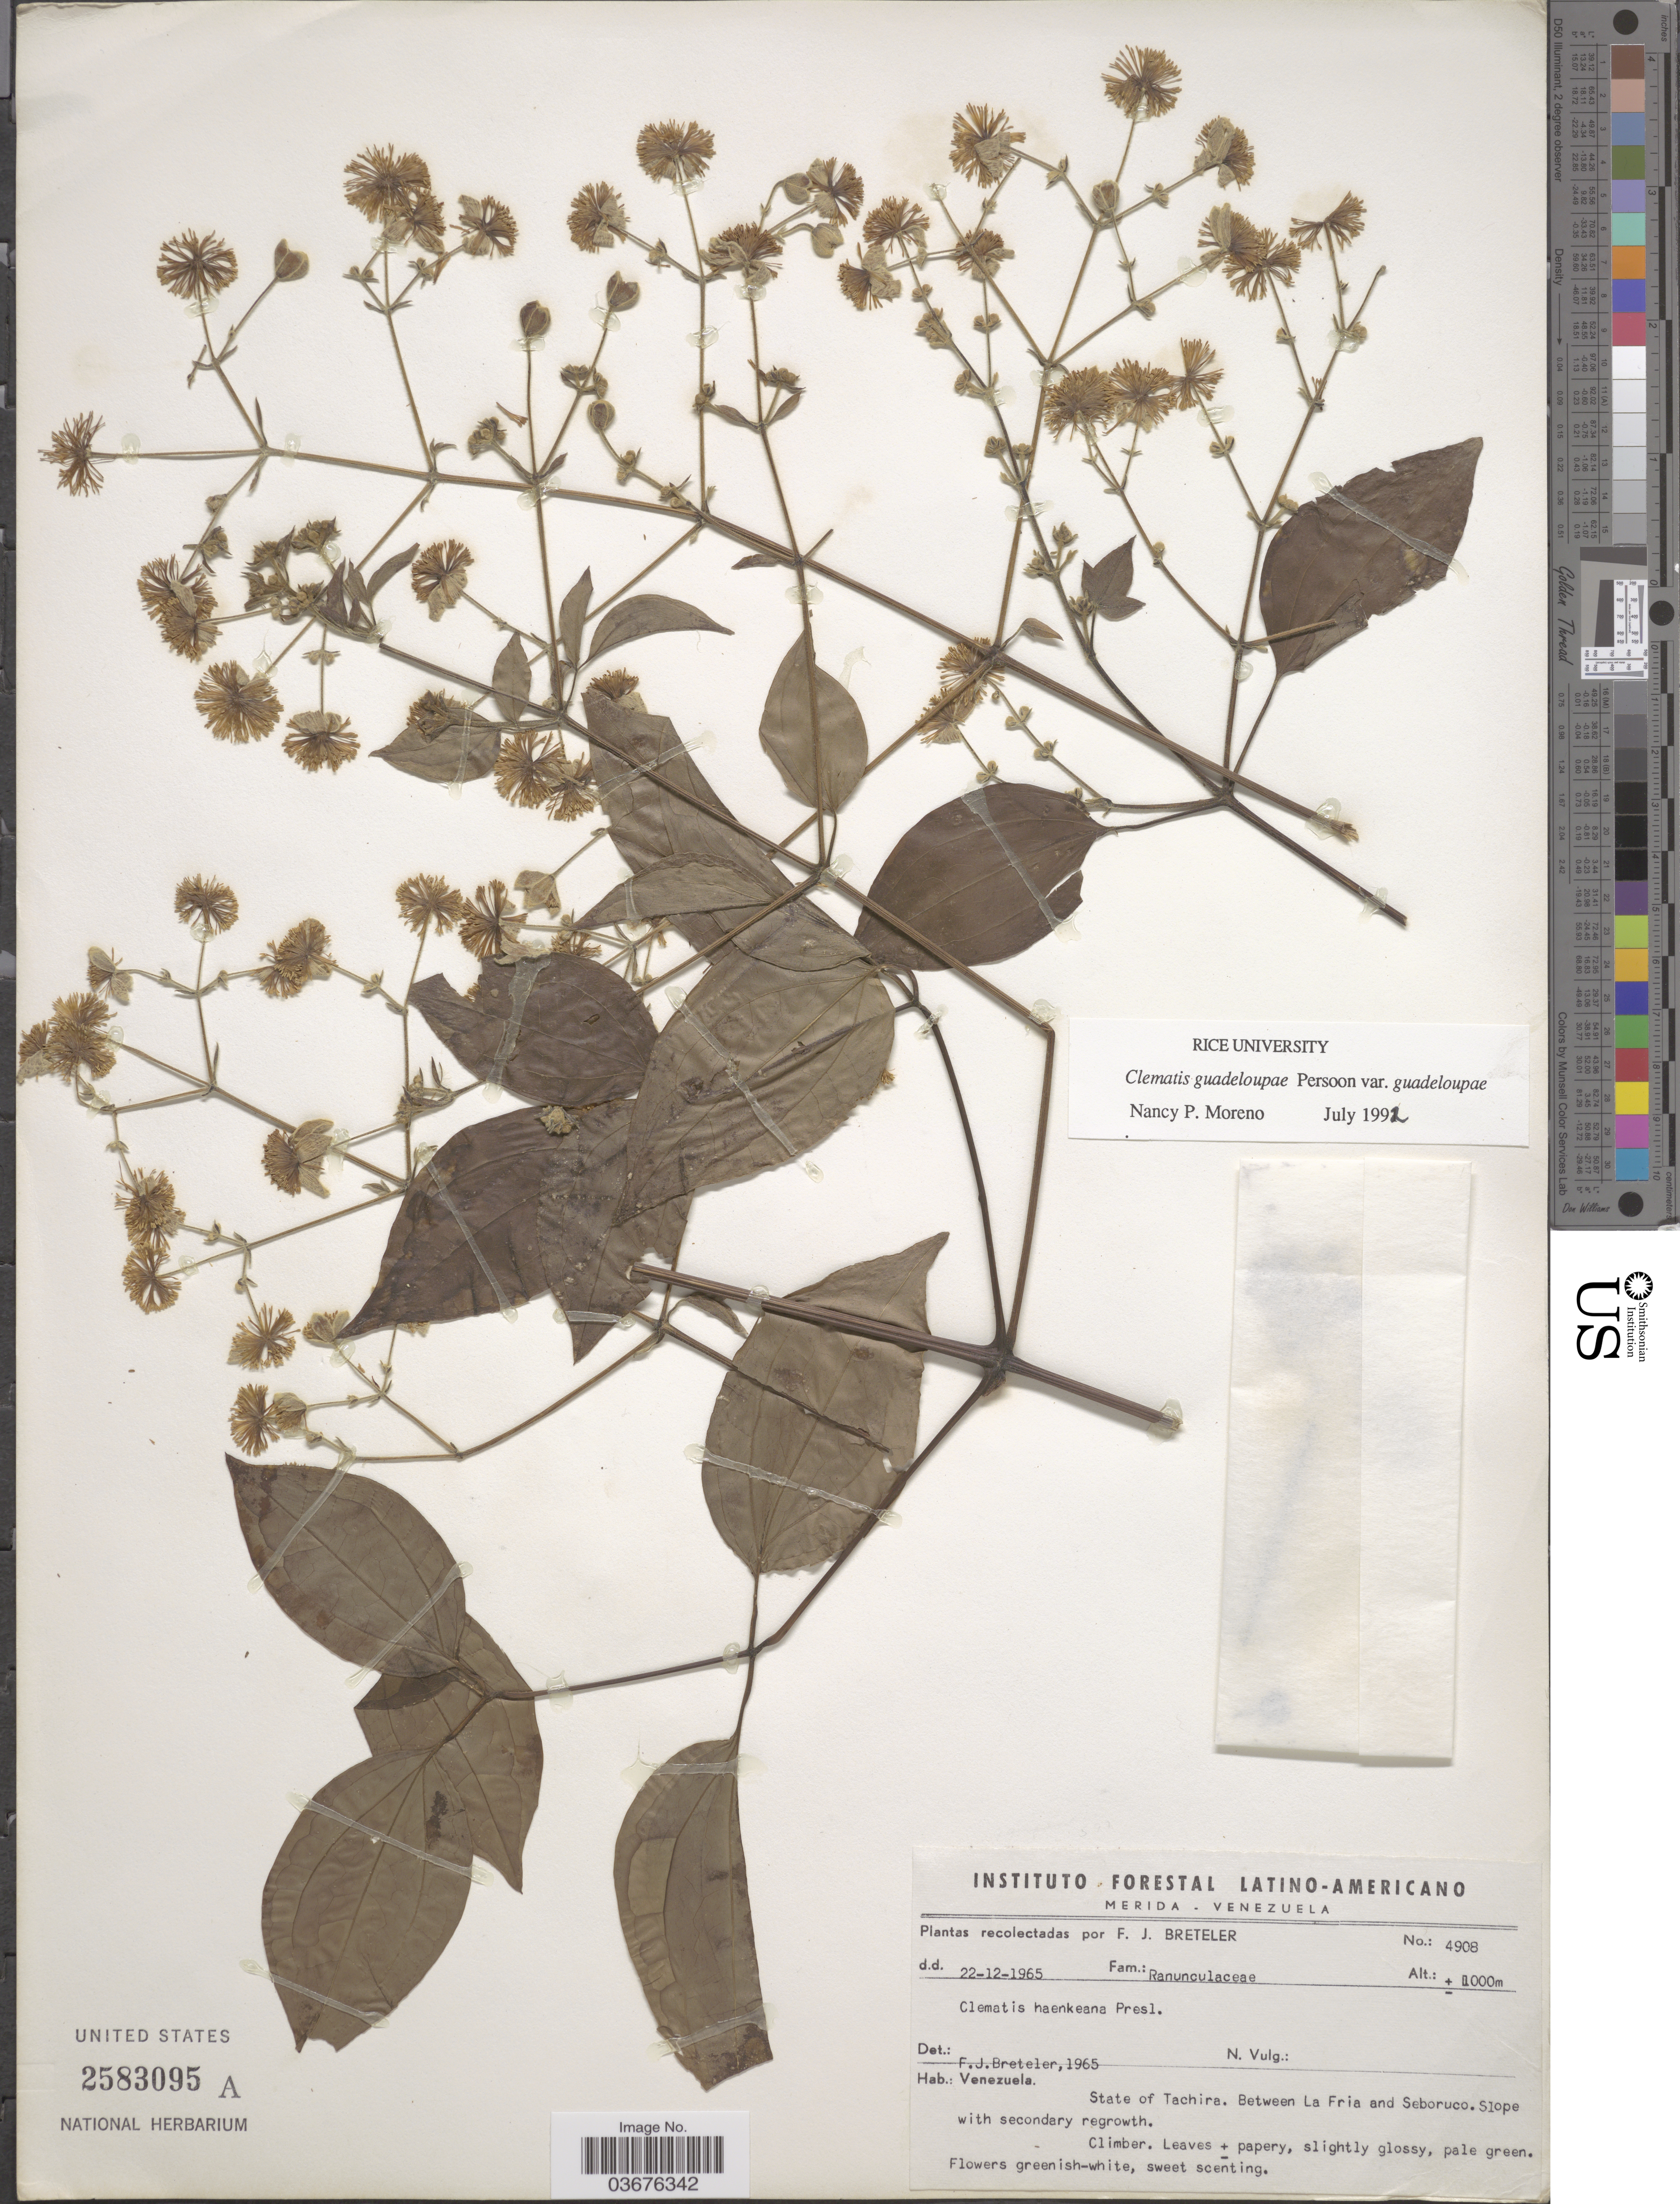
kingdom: Plantae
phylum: Tracheophyta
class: Magnoliopsida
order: Ranunculales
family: Ranunculaceae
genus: Clematis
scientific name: Clematis guadeloupae var. guadeloupae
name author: Pers.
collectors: F. J. Breteler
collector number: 4908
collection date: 1965-12-22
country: Venezuela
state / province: Tachira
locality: Between La Fria and Seboruco.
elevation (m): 1000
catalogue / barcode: US 2583095A